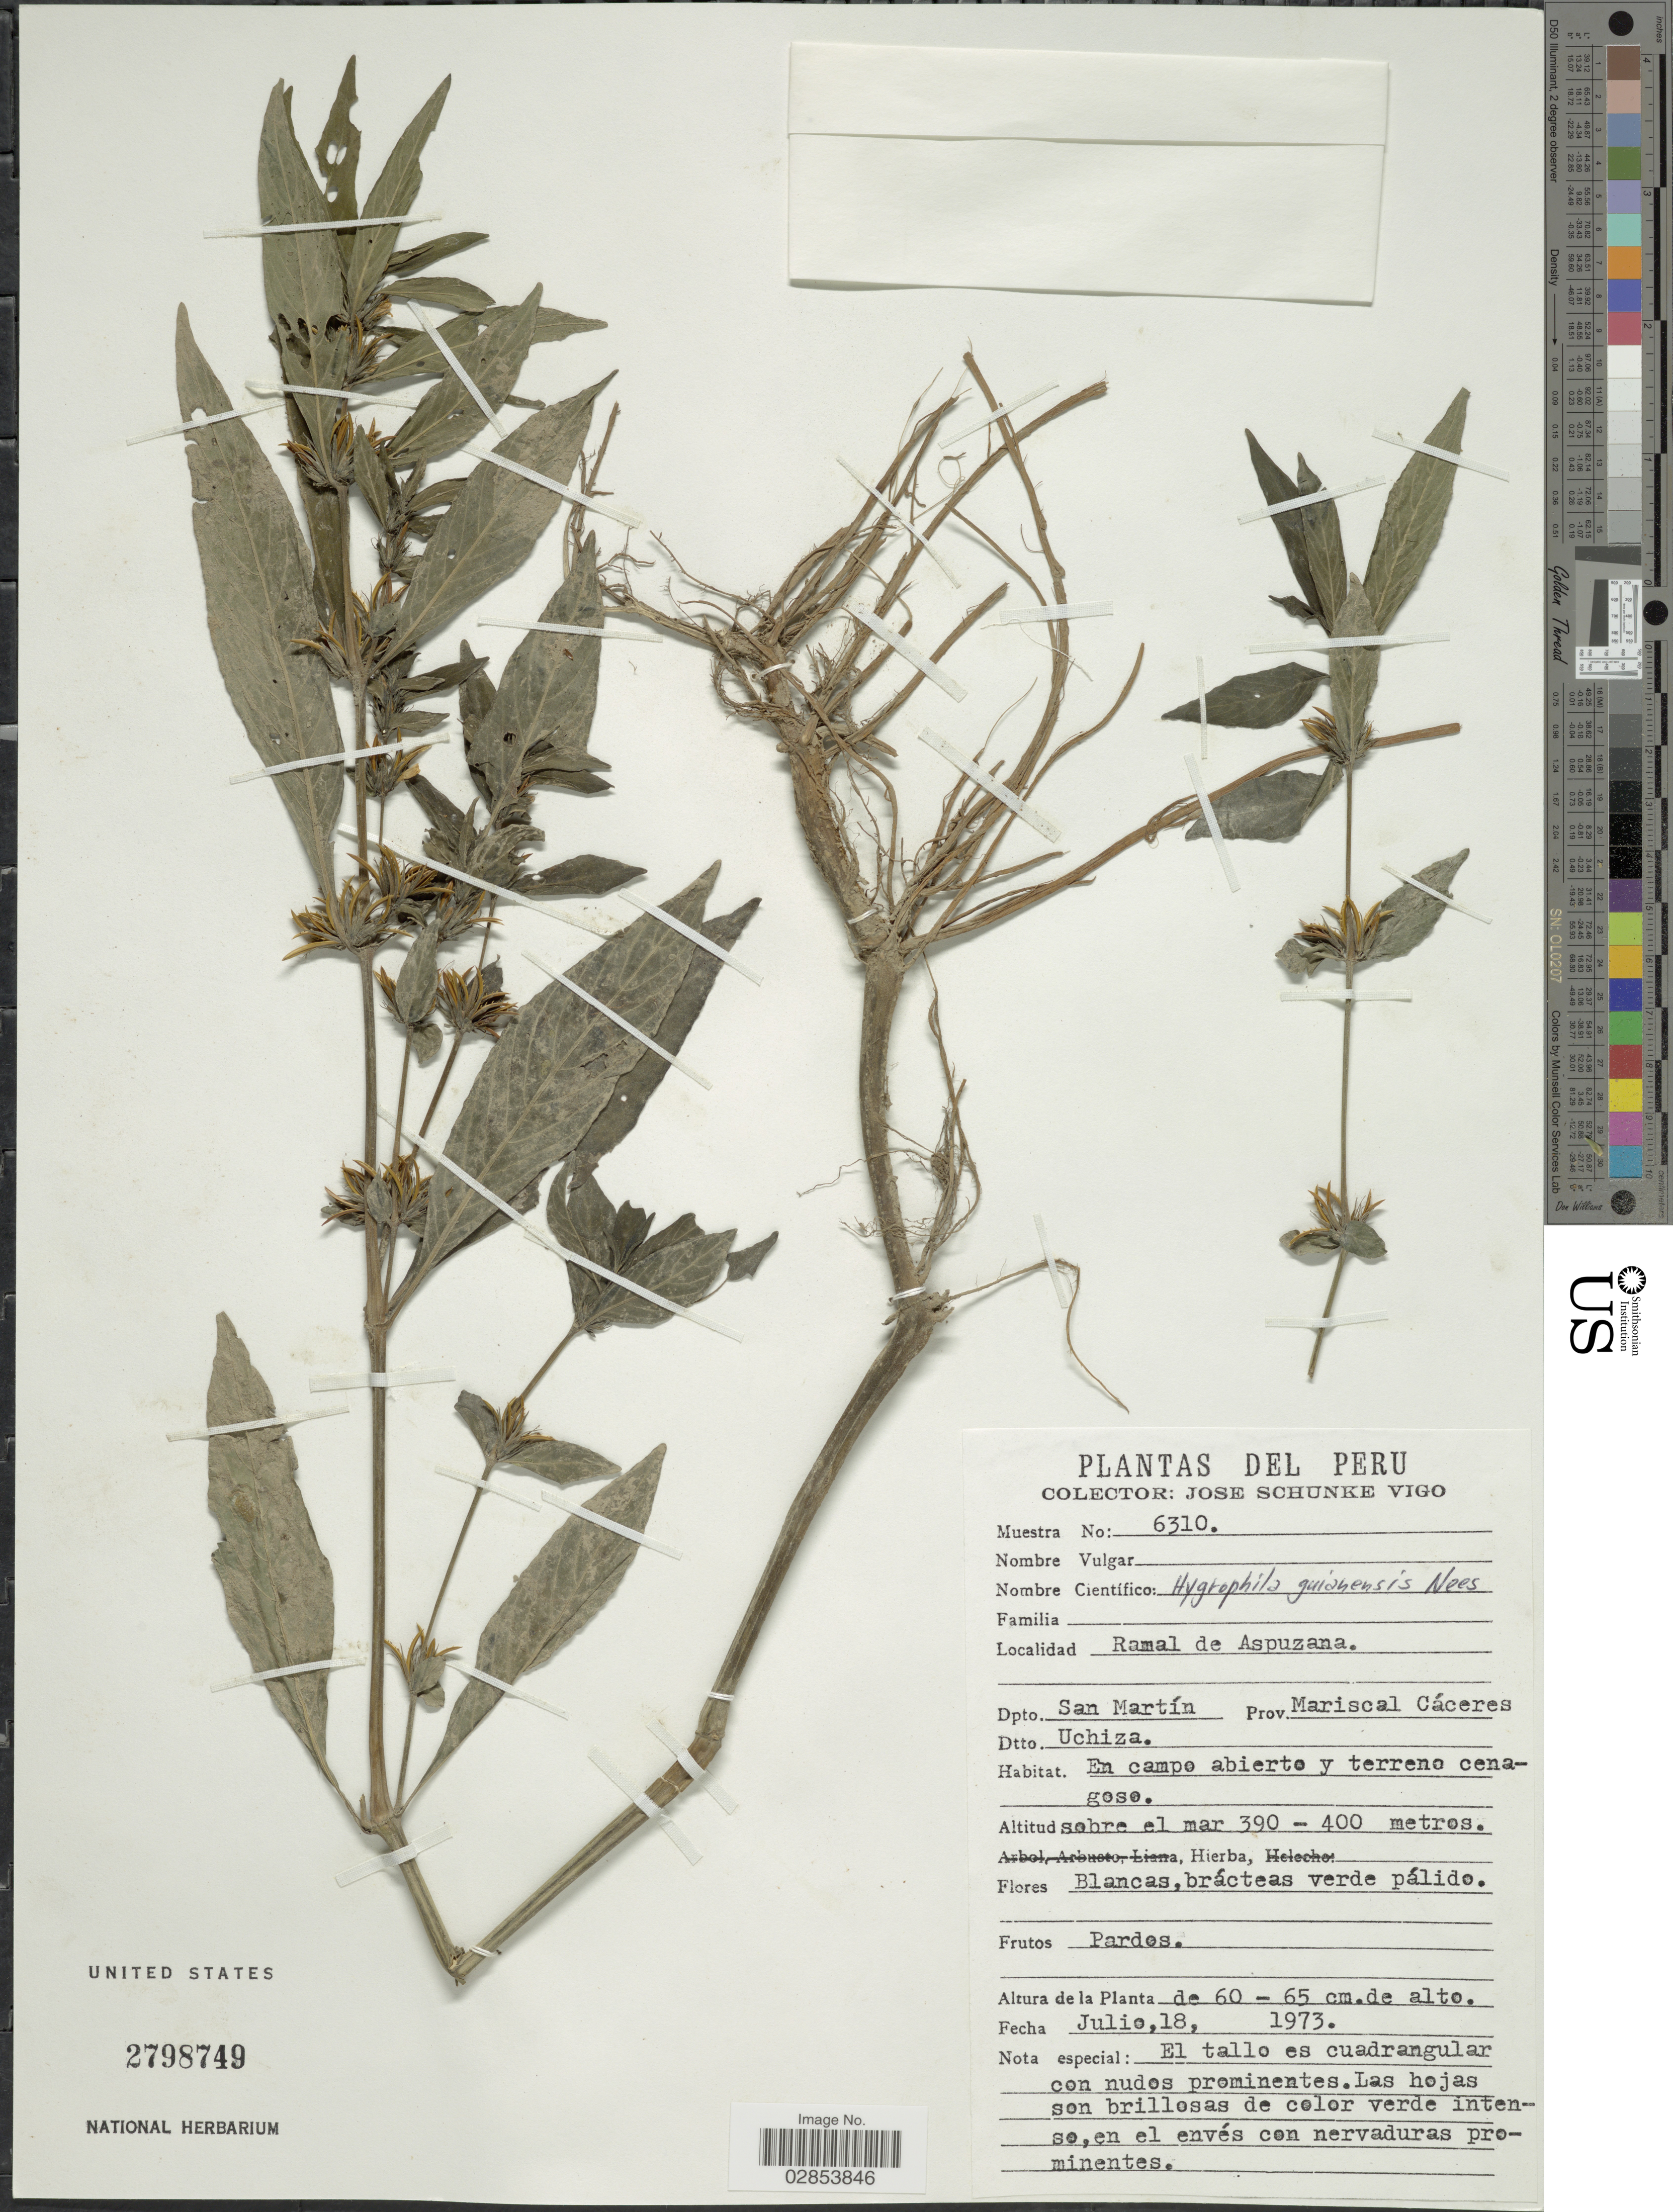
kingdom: Plantae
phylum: Tracheophyta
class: Magnoliopsida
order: Lamiales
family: Acanthaceae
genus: Hygrophila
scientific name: Hygrophila costata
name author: Nees & T. Nees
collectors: J. Schunke Vigo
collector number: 6310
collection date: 1973-07-18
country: Peru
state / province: San Martín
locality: Ramal de Aspuzana, Dpto. San Martín, Prov. Mariscal Cáceres, Dtto. Uchiza.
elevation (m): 390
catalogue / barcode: US 2798749